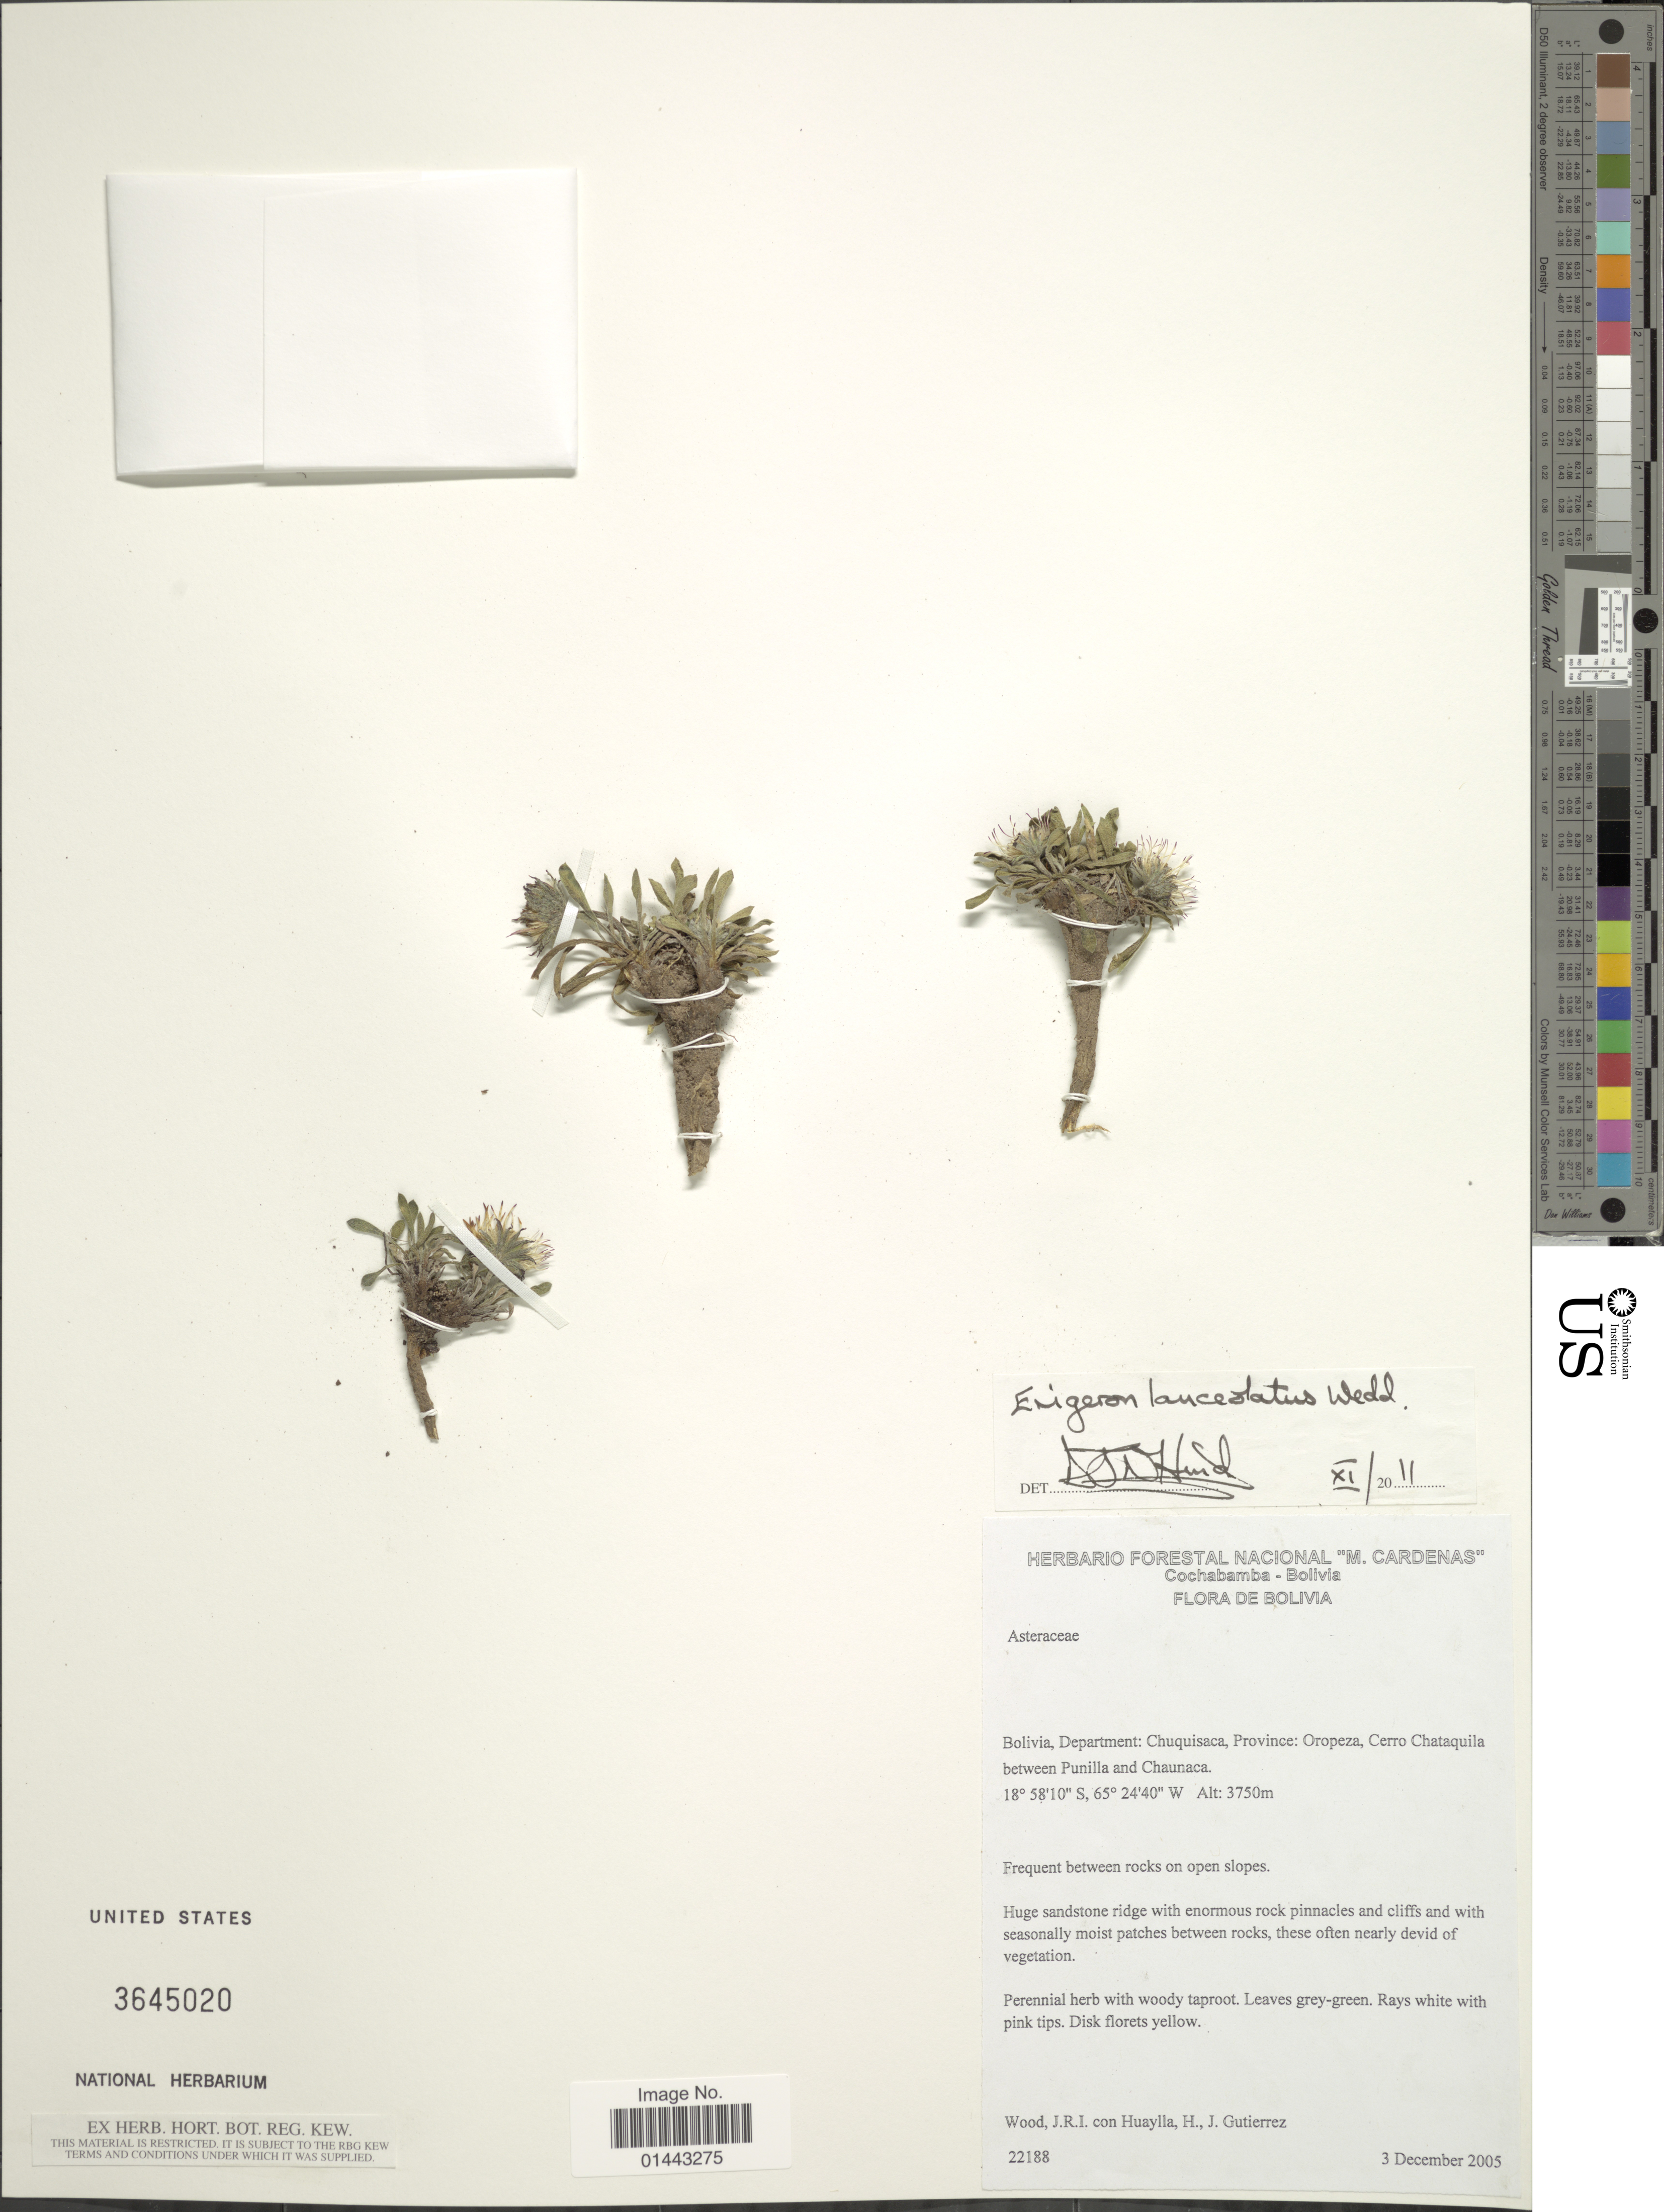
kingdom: Plantae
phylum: Tracheophyta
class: Magnoliopsida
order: Asterales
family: Asteraceae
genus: Erigeron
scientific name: Erigeron lanceolatus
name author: Wedd.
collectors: J. R. I. Wood, H. Huaylla & J. Gutierrez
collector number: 22188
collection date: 2005-12-03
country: Bolivia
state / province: Chuquisaca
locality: Province: Oropeza, Cerro Chataquila between Punilla and Chaunaca, frequent between rocks on slopes, huge sandstone ridge with enormous rock pinnacles and cliffs.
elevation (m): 3750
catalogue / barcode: US 3645020